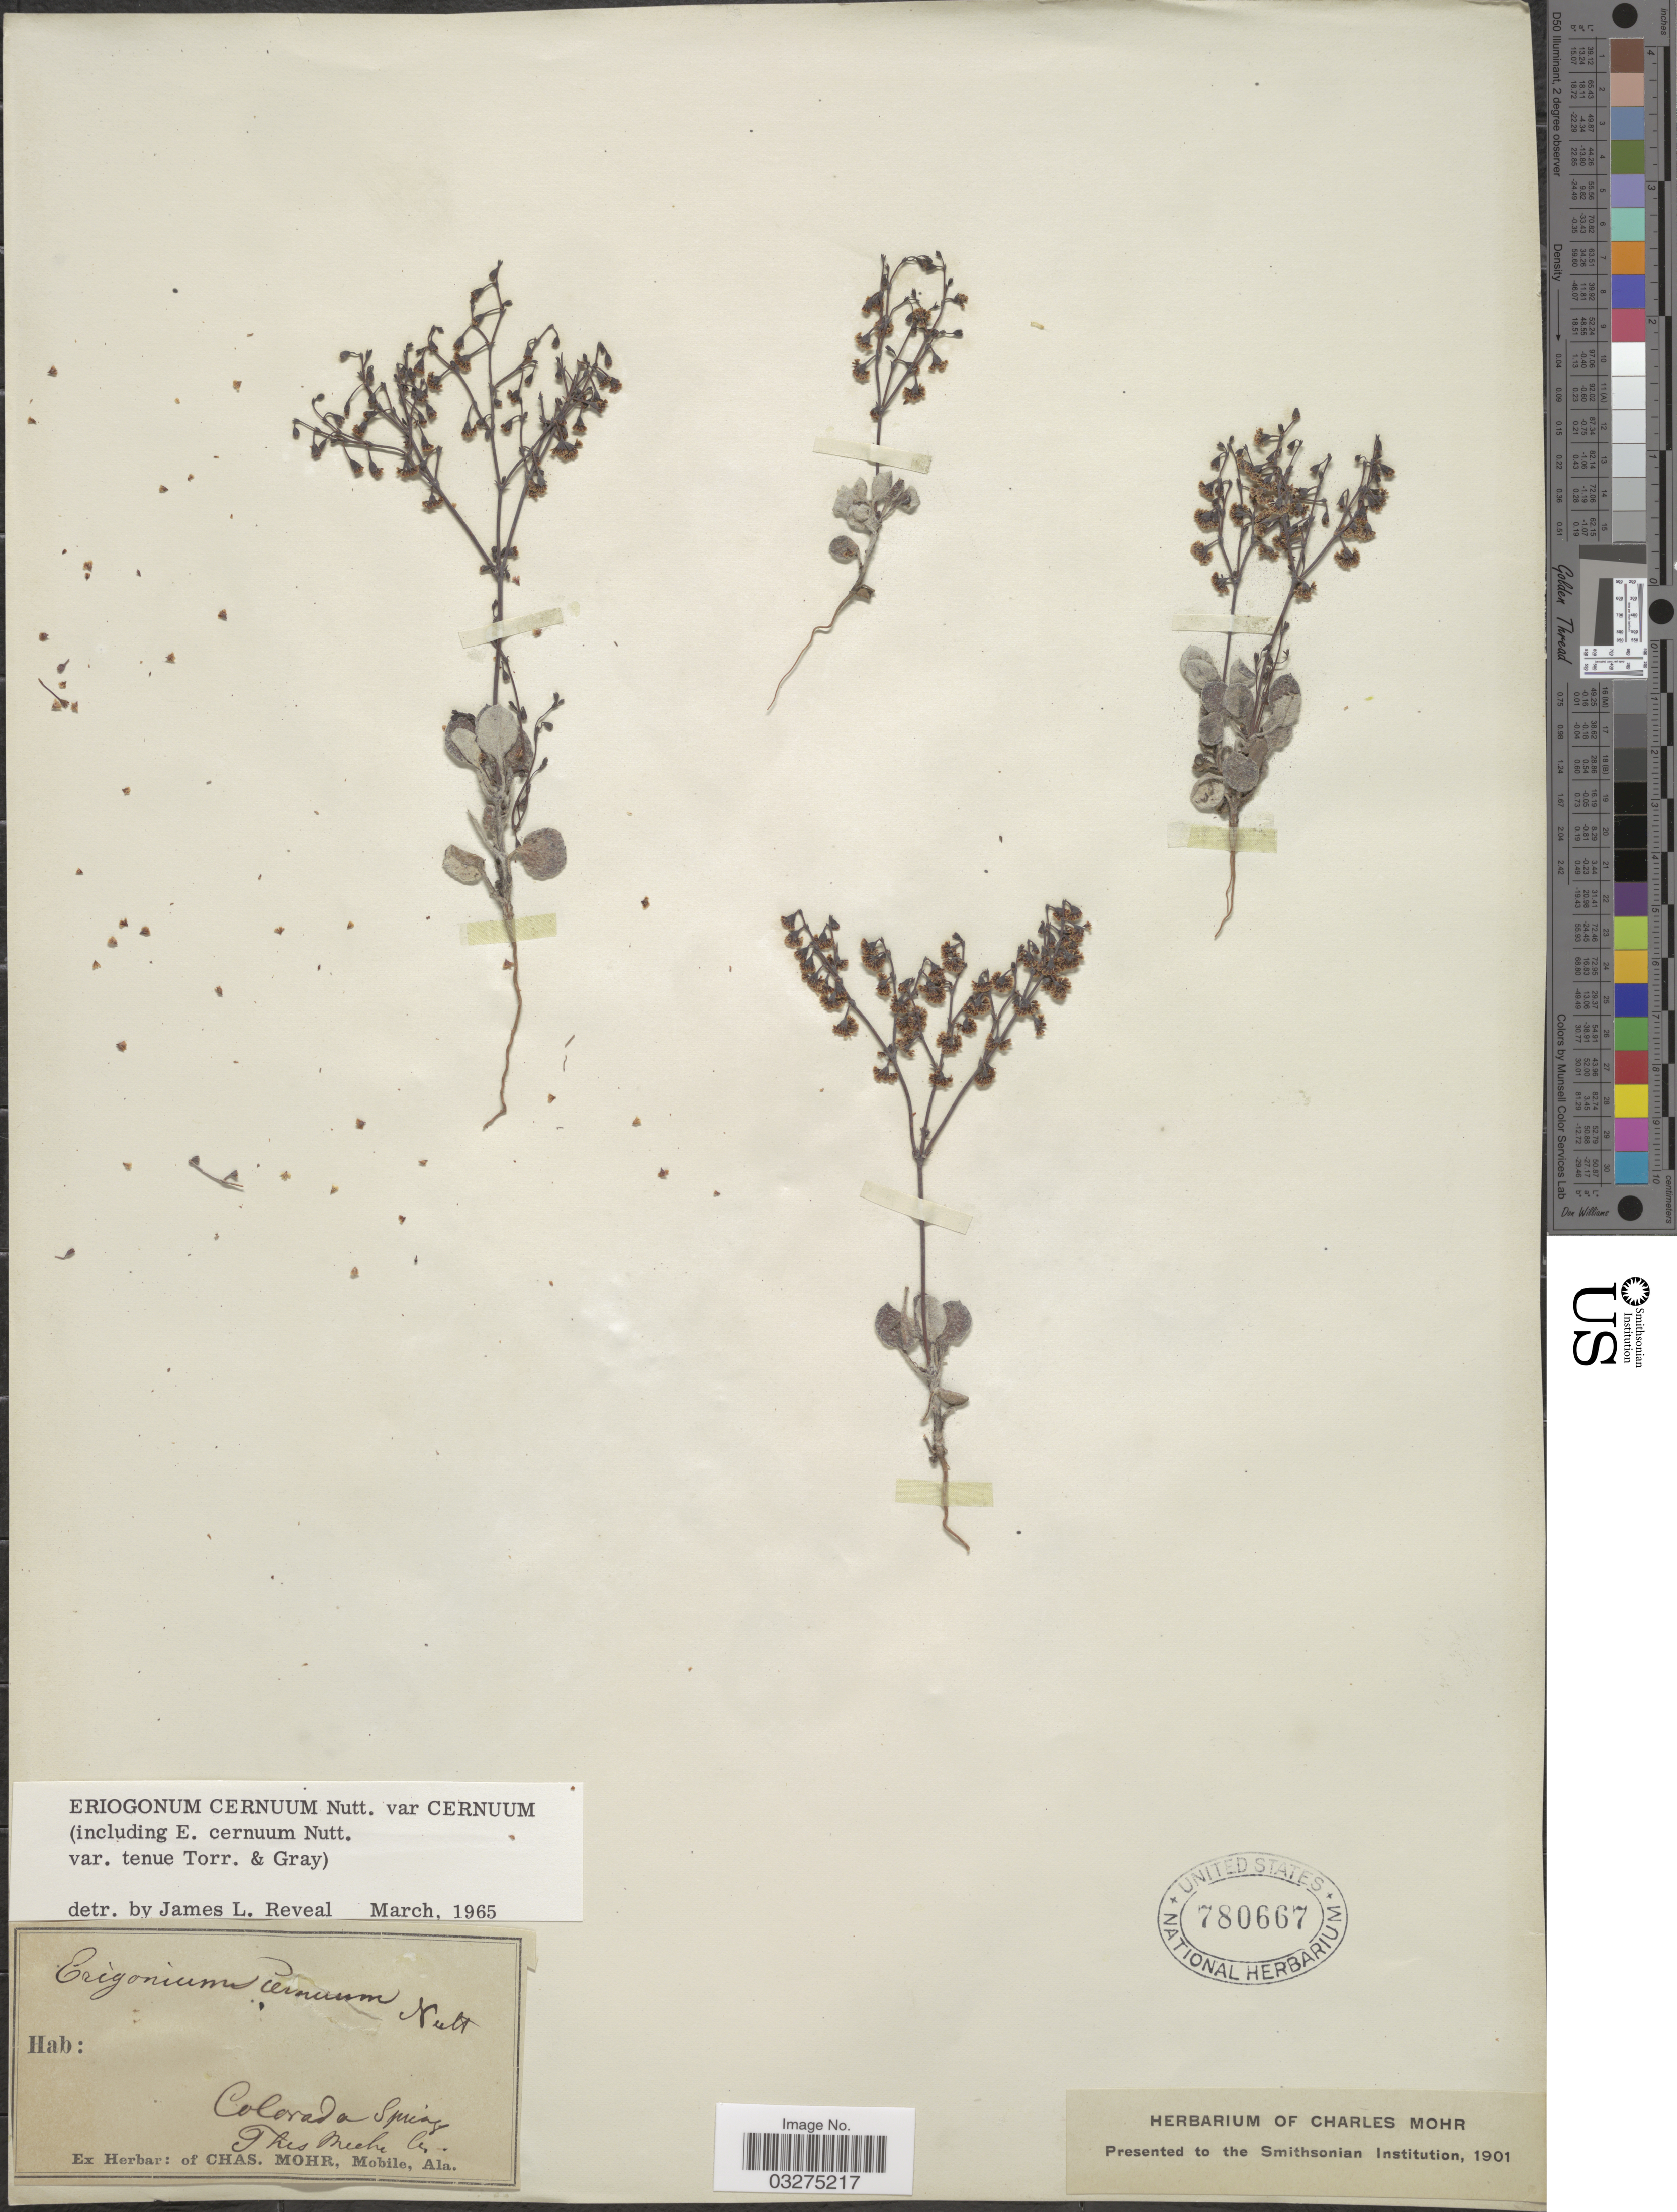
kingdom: Plantae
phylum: Tracheophyta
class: Magnoliopsida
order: Caryophyllales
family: Polygonaceae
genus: Eriogonum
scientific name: Eriogonum cernuum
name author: Nutt.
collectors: ex herb. Charles Mohr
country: United States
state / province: Colorado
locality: Colorado Springs.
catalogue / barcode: US 780667